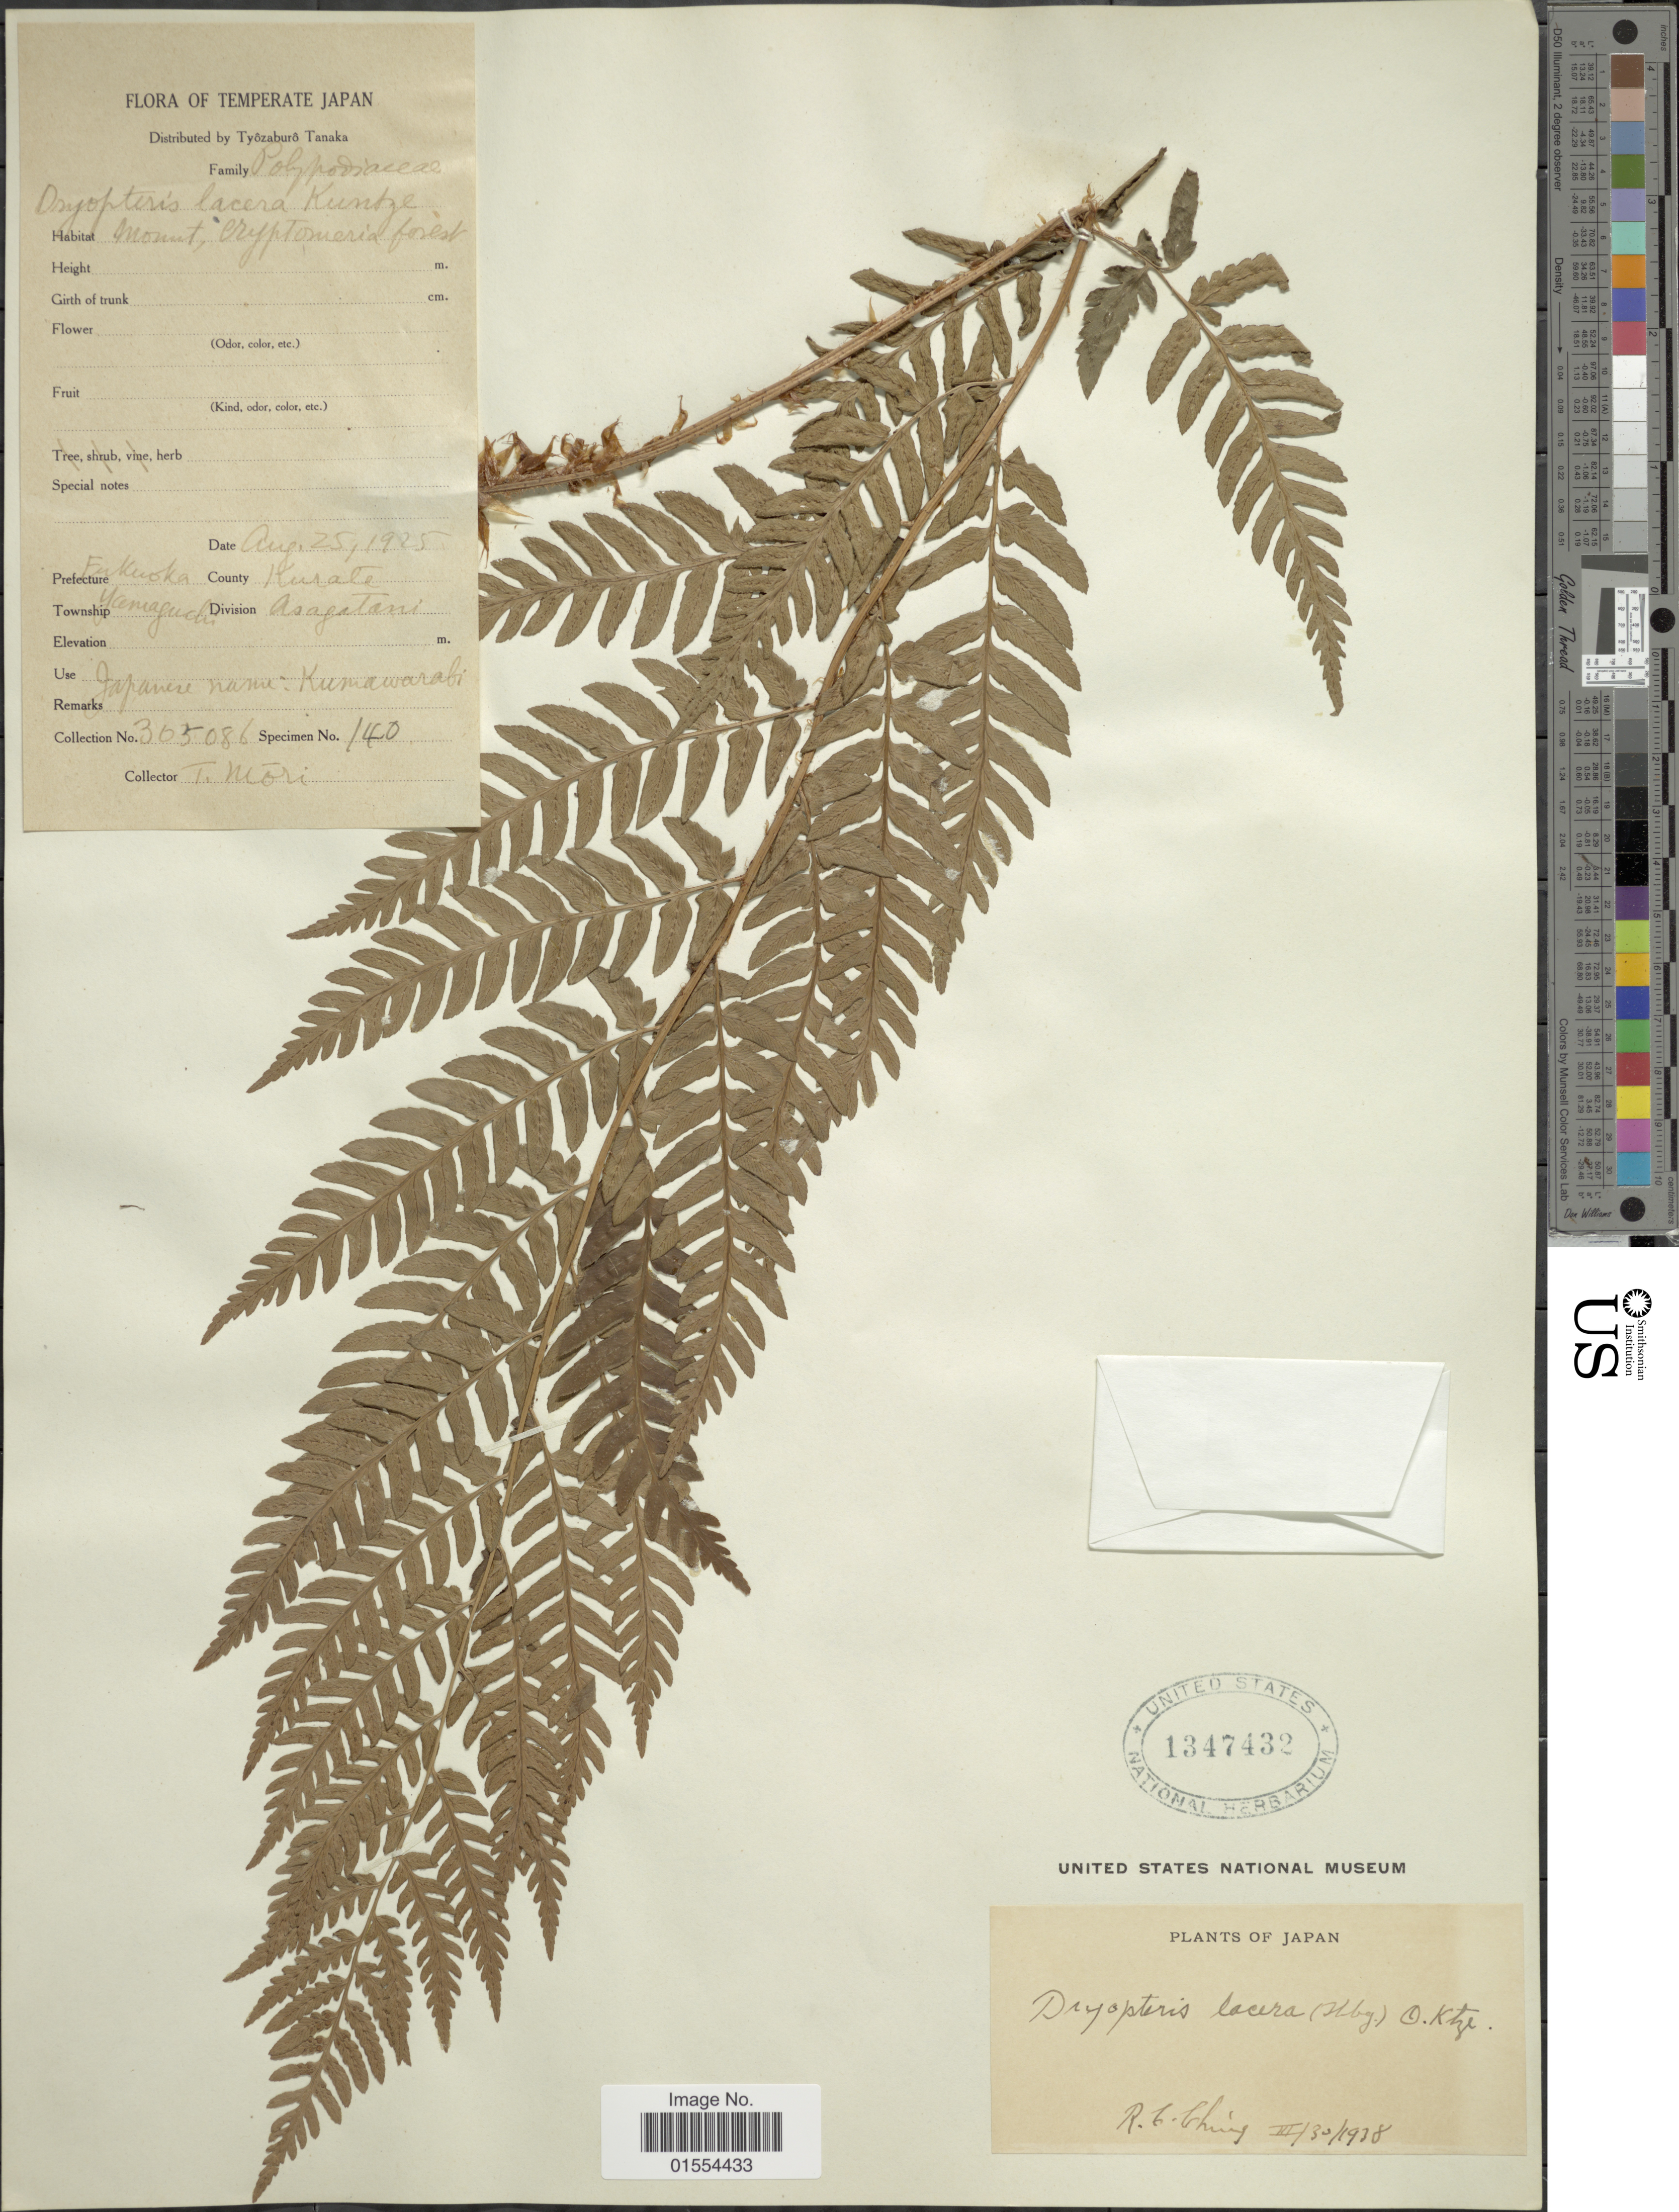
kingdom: Plantae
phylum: Tracheophyta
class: Polypodiopsida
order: Polypodiales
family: Dryopteridaceae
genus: Dryopteris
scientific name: Dryopteris lacera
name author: (Thunb.) Kuntze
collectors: T. Mori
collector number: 305086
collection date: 1925-08-25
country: Japan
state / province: Hukuoka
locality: Temperate Japan, Prefecture Fukuoka, County Kurate, Township Yamaguchi, Division Asagatani.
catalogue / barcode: US 1347432